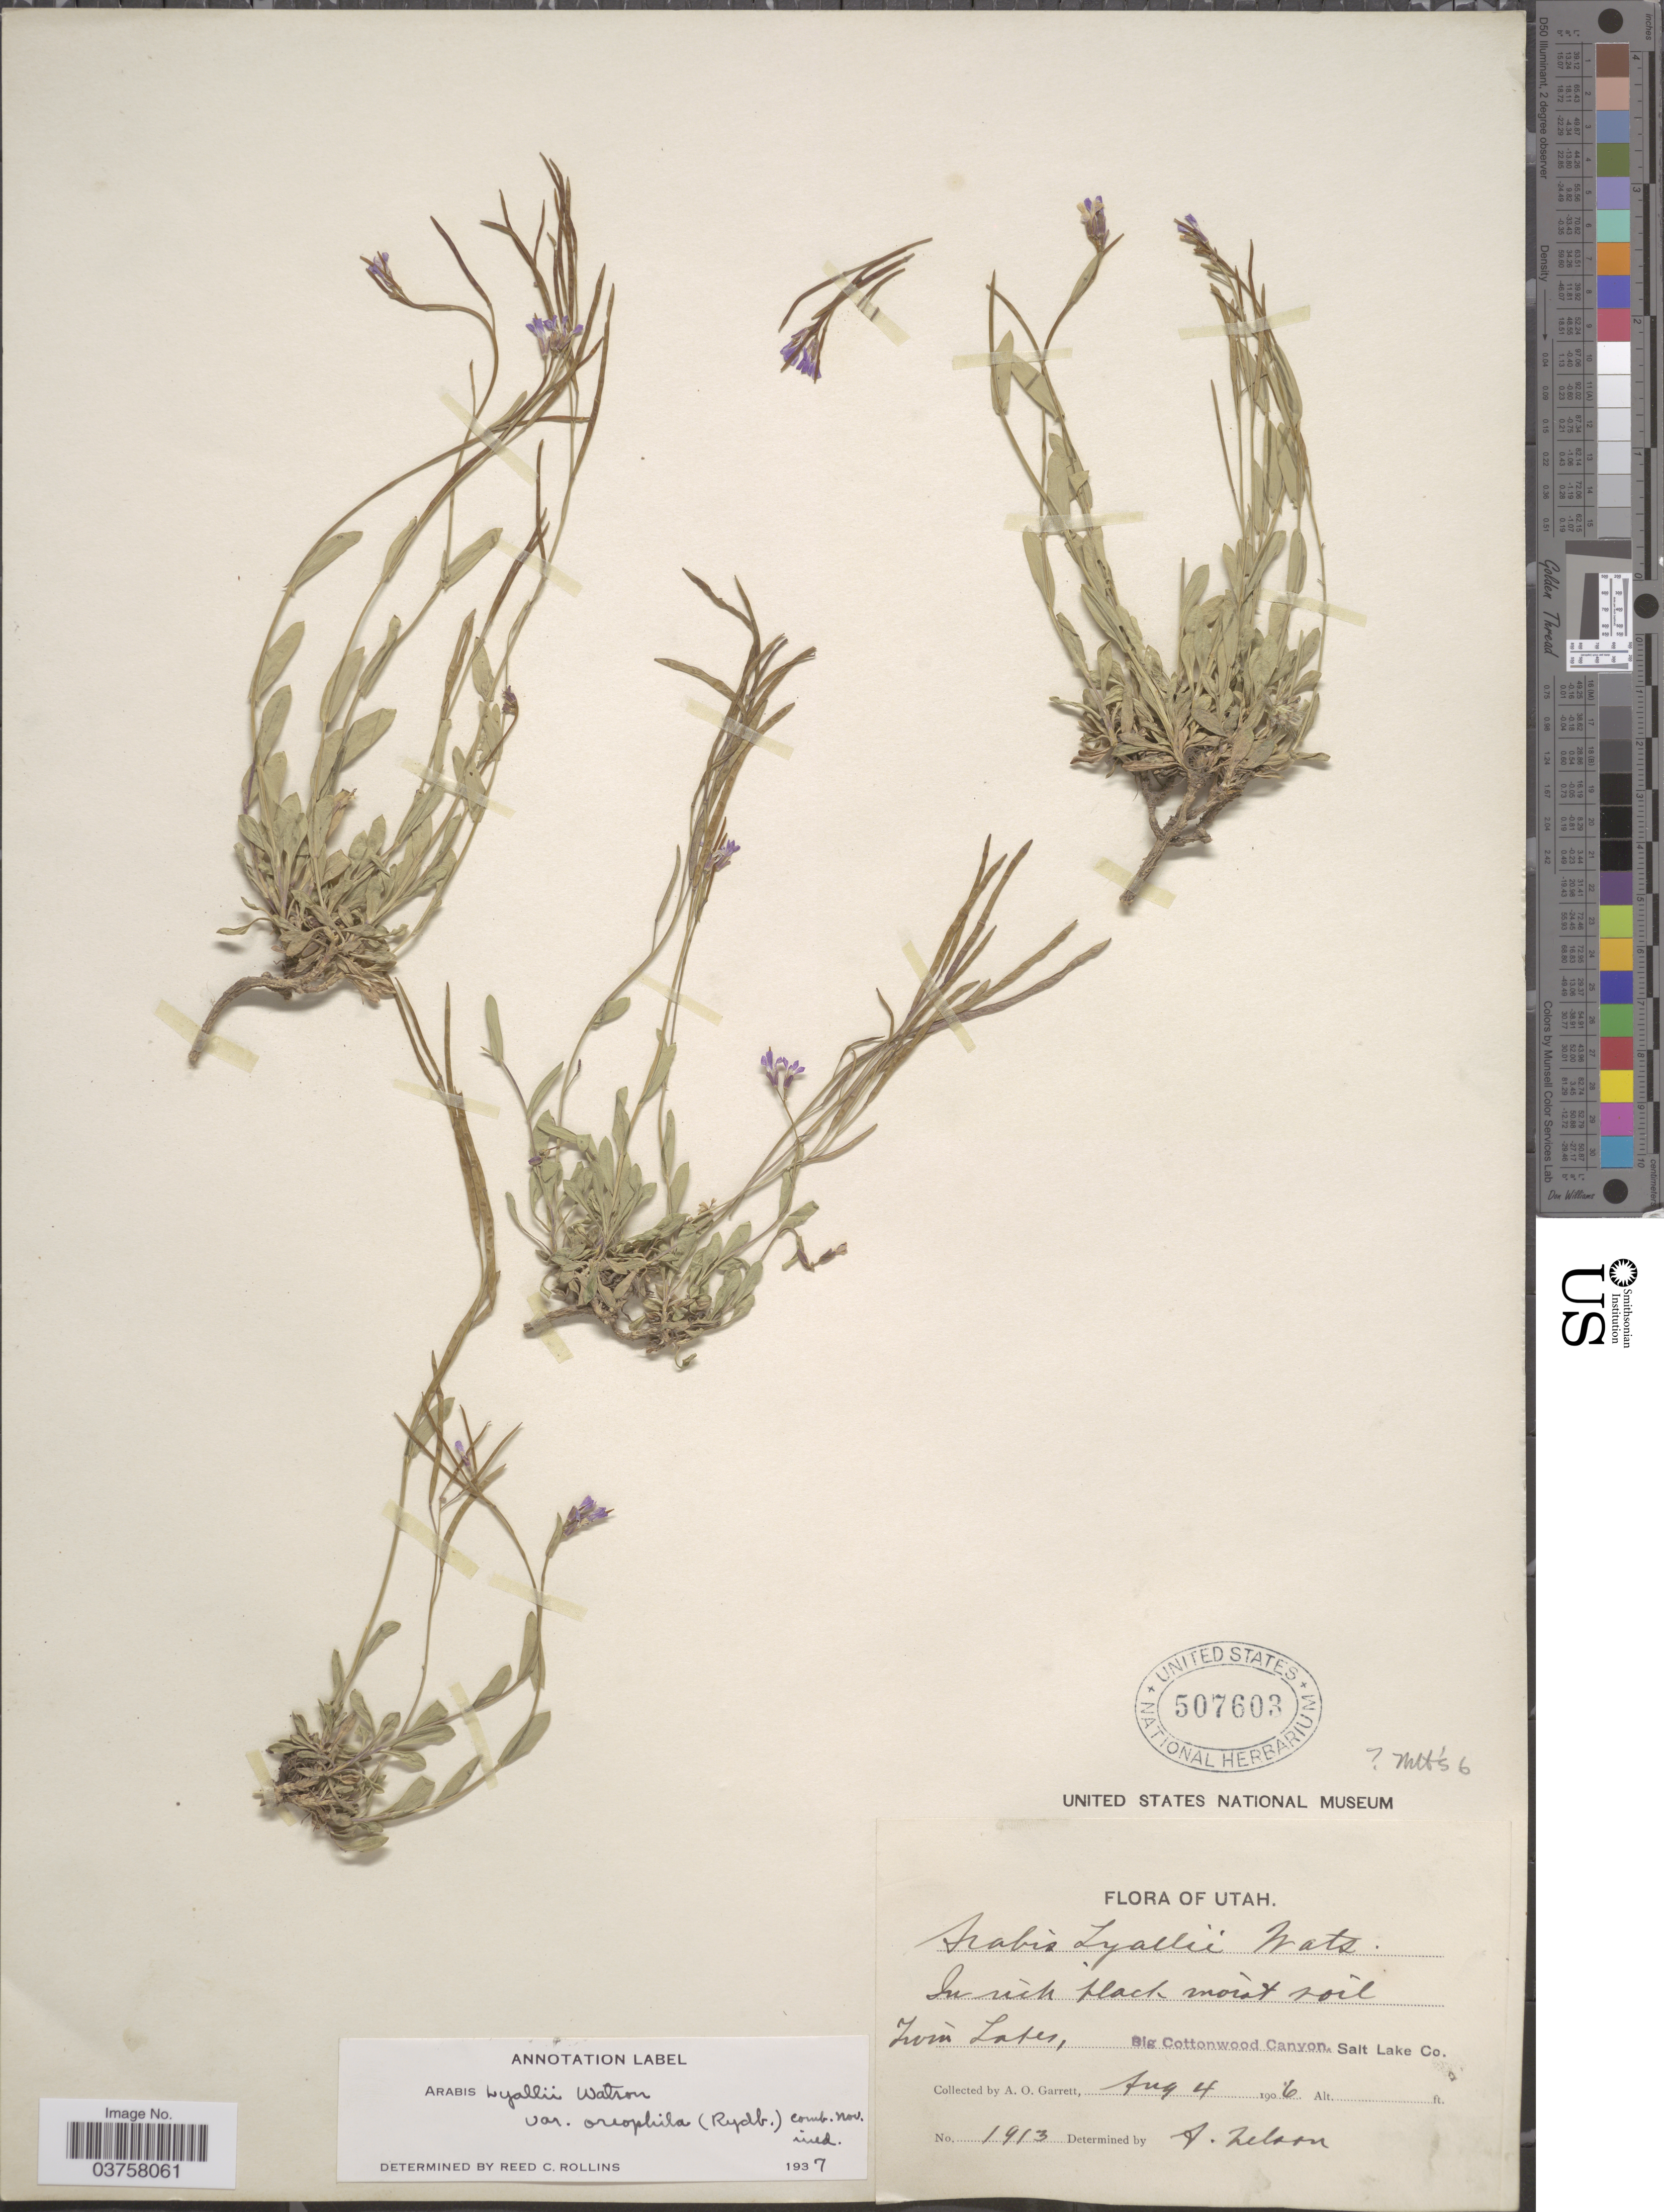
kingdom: Plantae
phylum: Tracheophyta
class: Magnoliopsida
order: Brassicales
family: Brassicaceae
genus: Arabis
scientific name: Arabis lyallii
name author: S. Watson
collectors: A. O. Garrett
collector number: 1913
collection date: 1906-08-04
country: United States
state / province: Utah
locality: Twin Lakes. Big Cottonwood Canyon. Salt Lake Co.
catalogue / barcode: US 507603